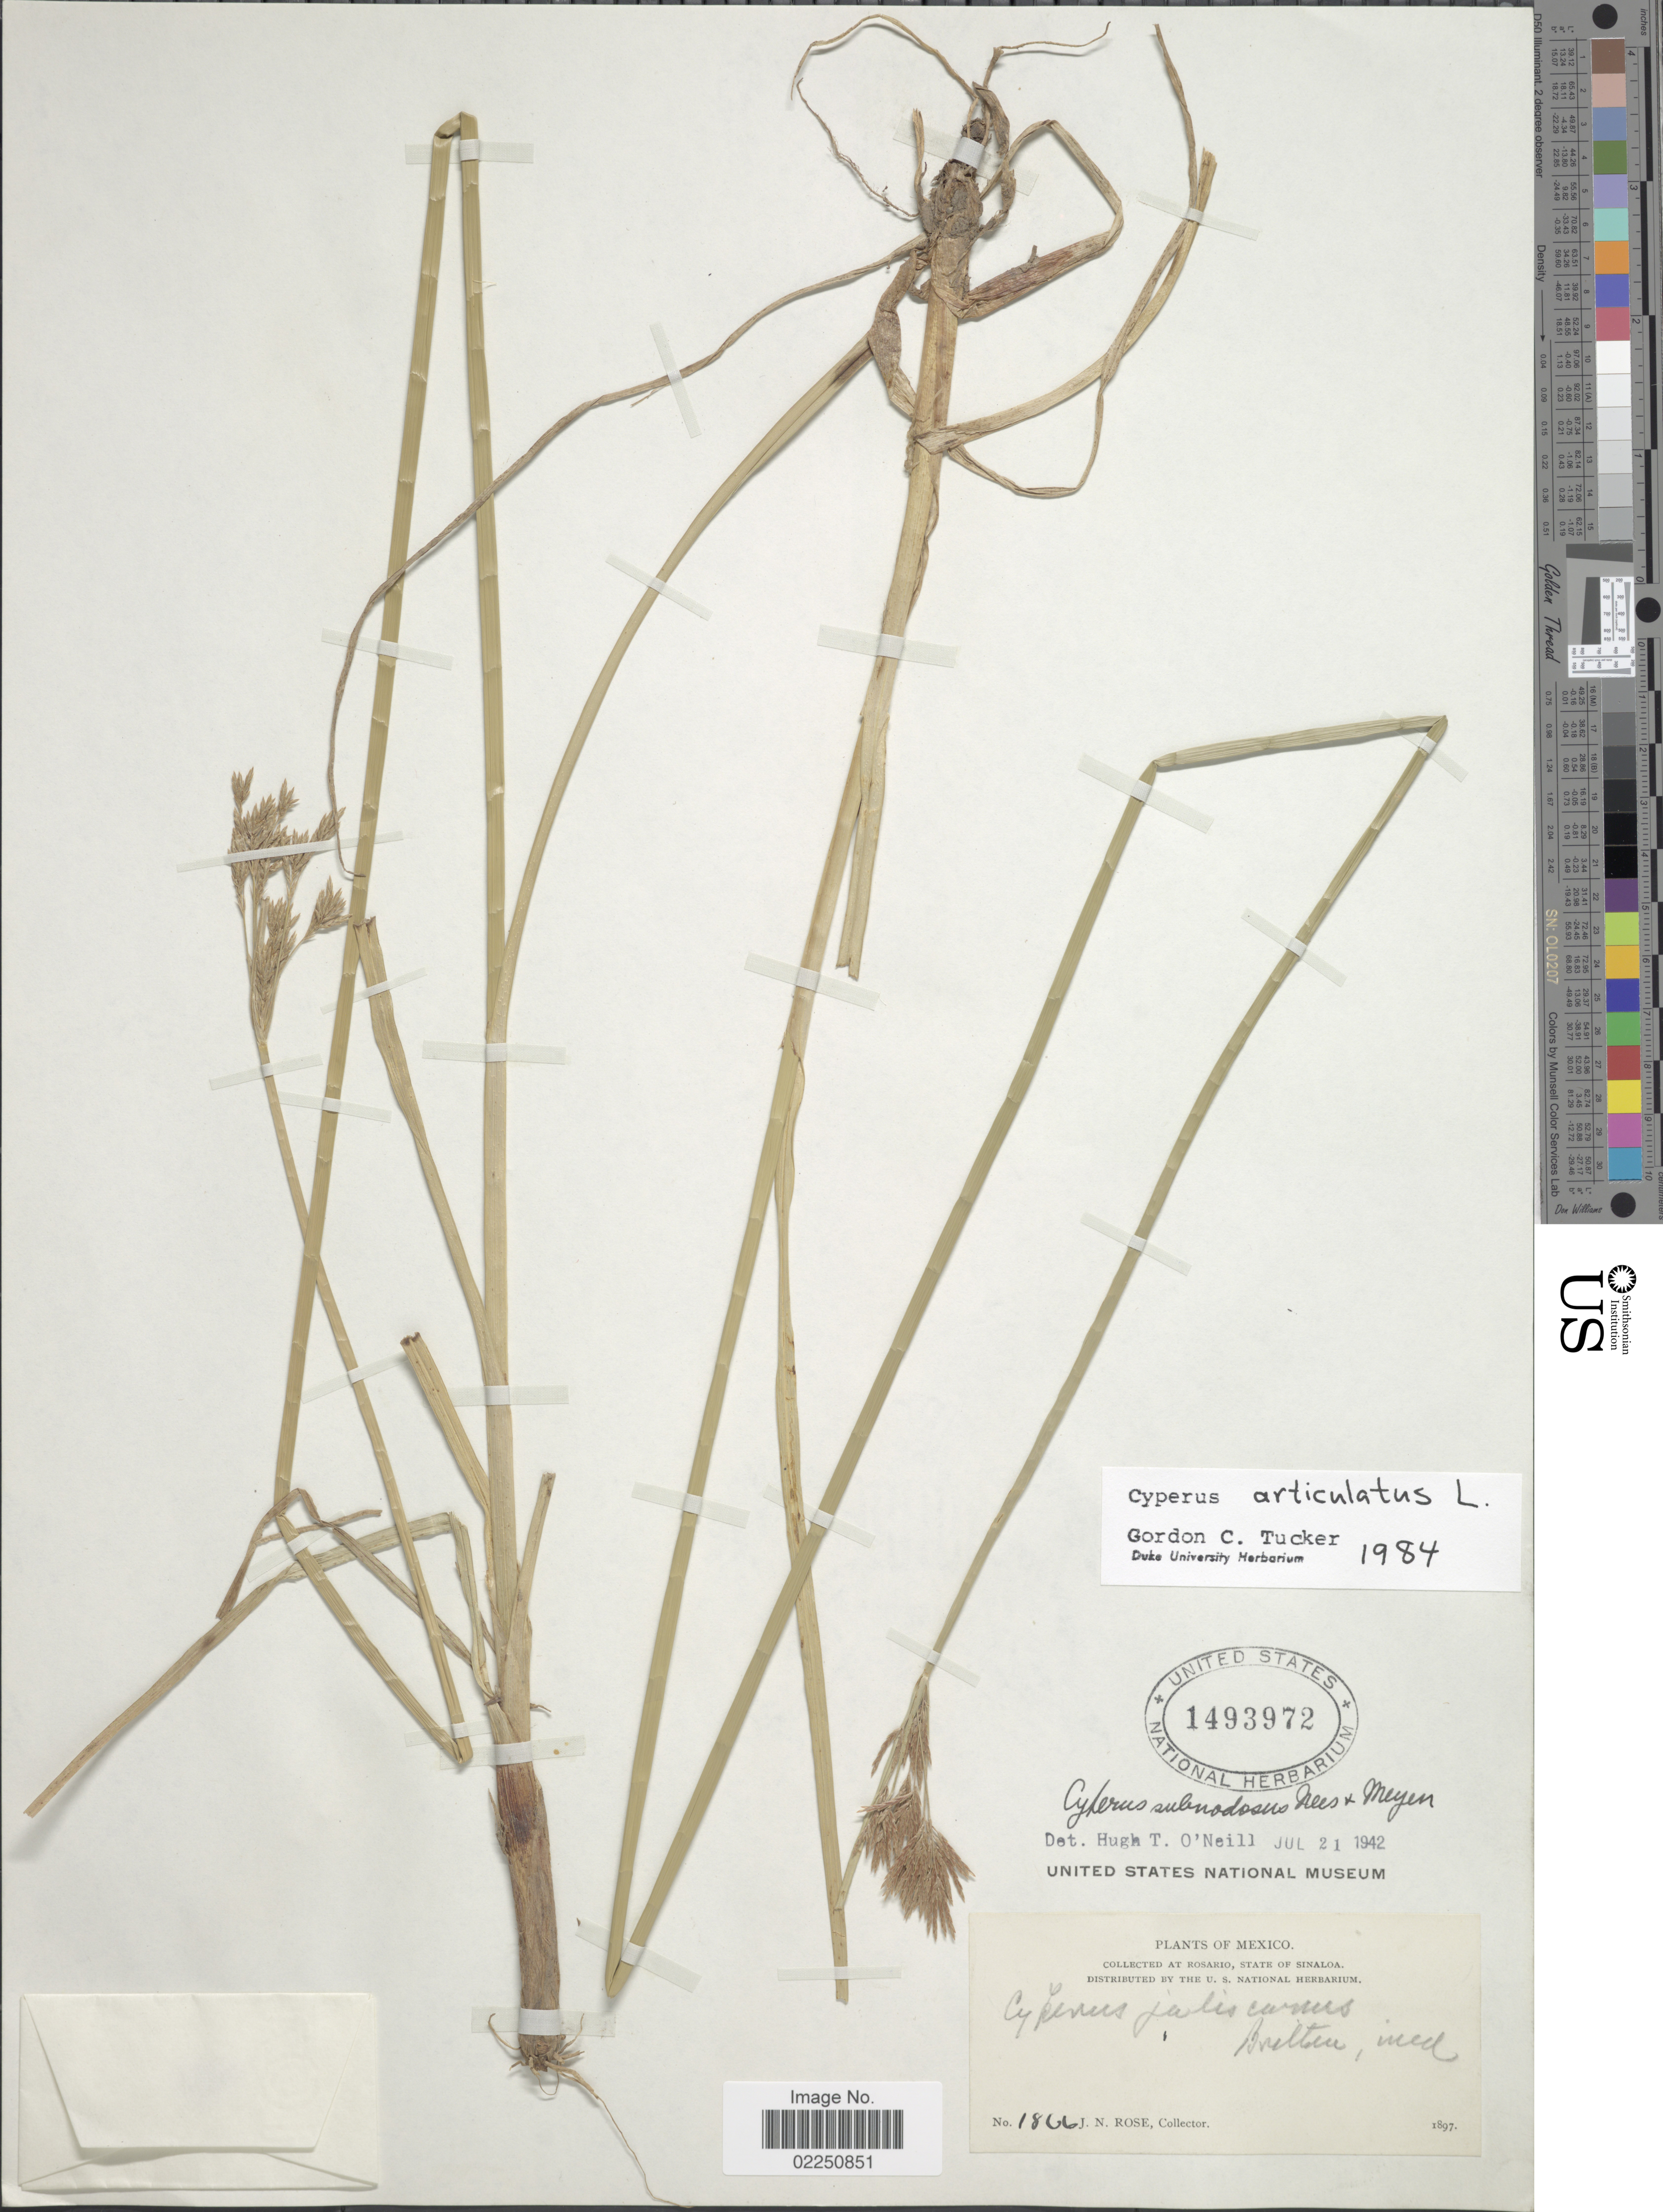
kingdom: Plantae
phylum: Tracheophyta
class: Liliopsida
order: Poales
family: Cyperaceae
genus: Cyperus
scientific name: Cyperus articulatus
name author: L.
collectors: J. N. Rose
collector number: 1866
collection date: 1897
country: Mexico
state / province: Sinaloa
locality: Rosario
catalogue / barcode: US 1493972